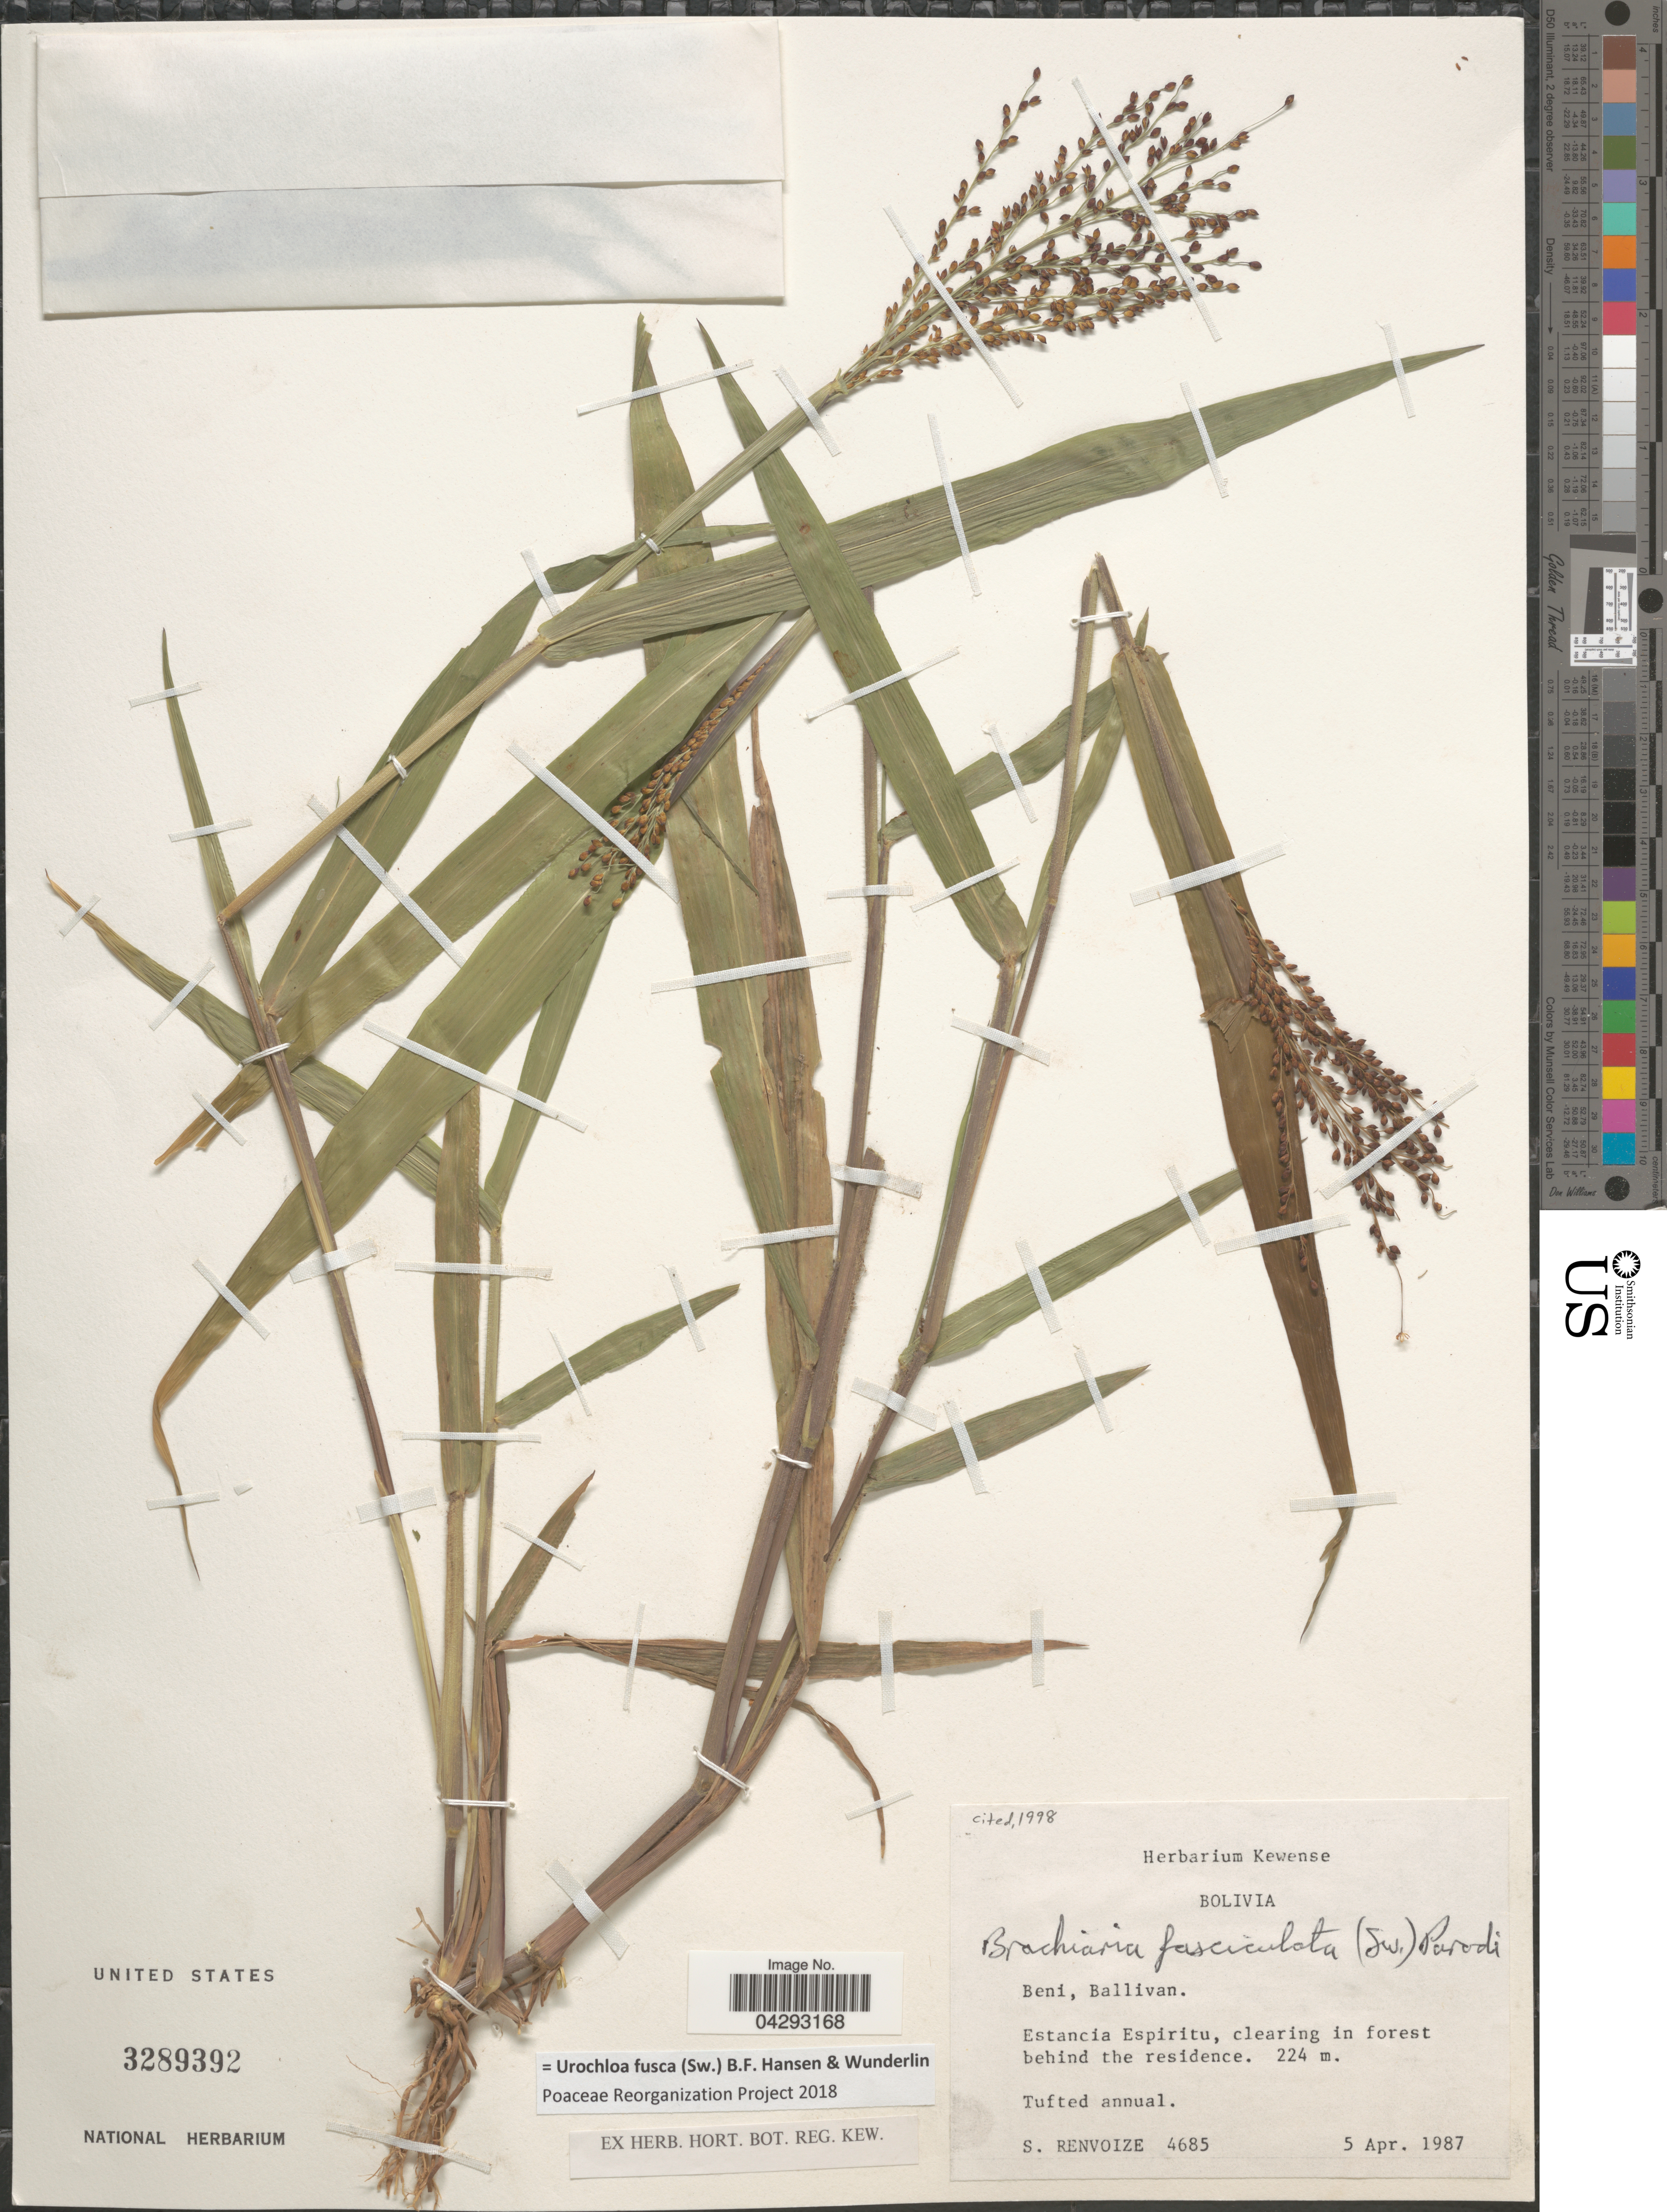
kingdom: Plantae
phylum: Tracheophyta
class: Liliopsida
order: Poales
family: Poaceae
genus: Urochloa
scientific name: Urochloa fusca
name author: (Sw.) B.F. Hansen & Wunderlin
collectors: S. A. Renvoize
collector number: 4685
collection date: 1987-04-05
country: Bolivia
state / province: Beni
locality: Beni, Ballivan. Estancia Espiritu, clearing in forest behind the residence.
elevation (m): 224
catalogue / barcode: US 3289392